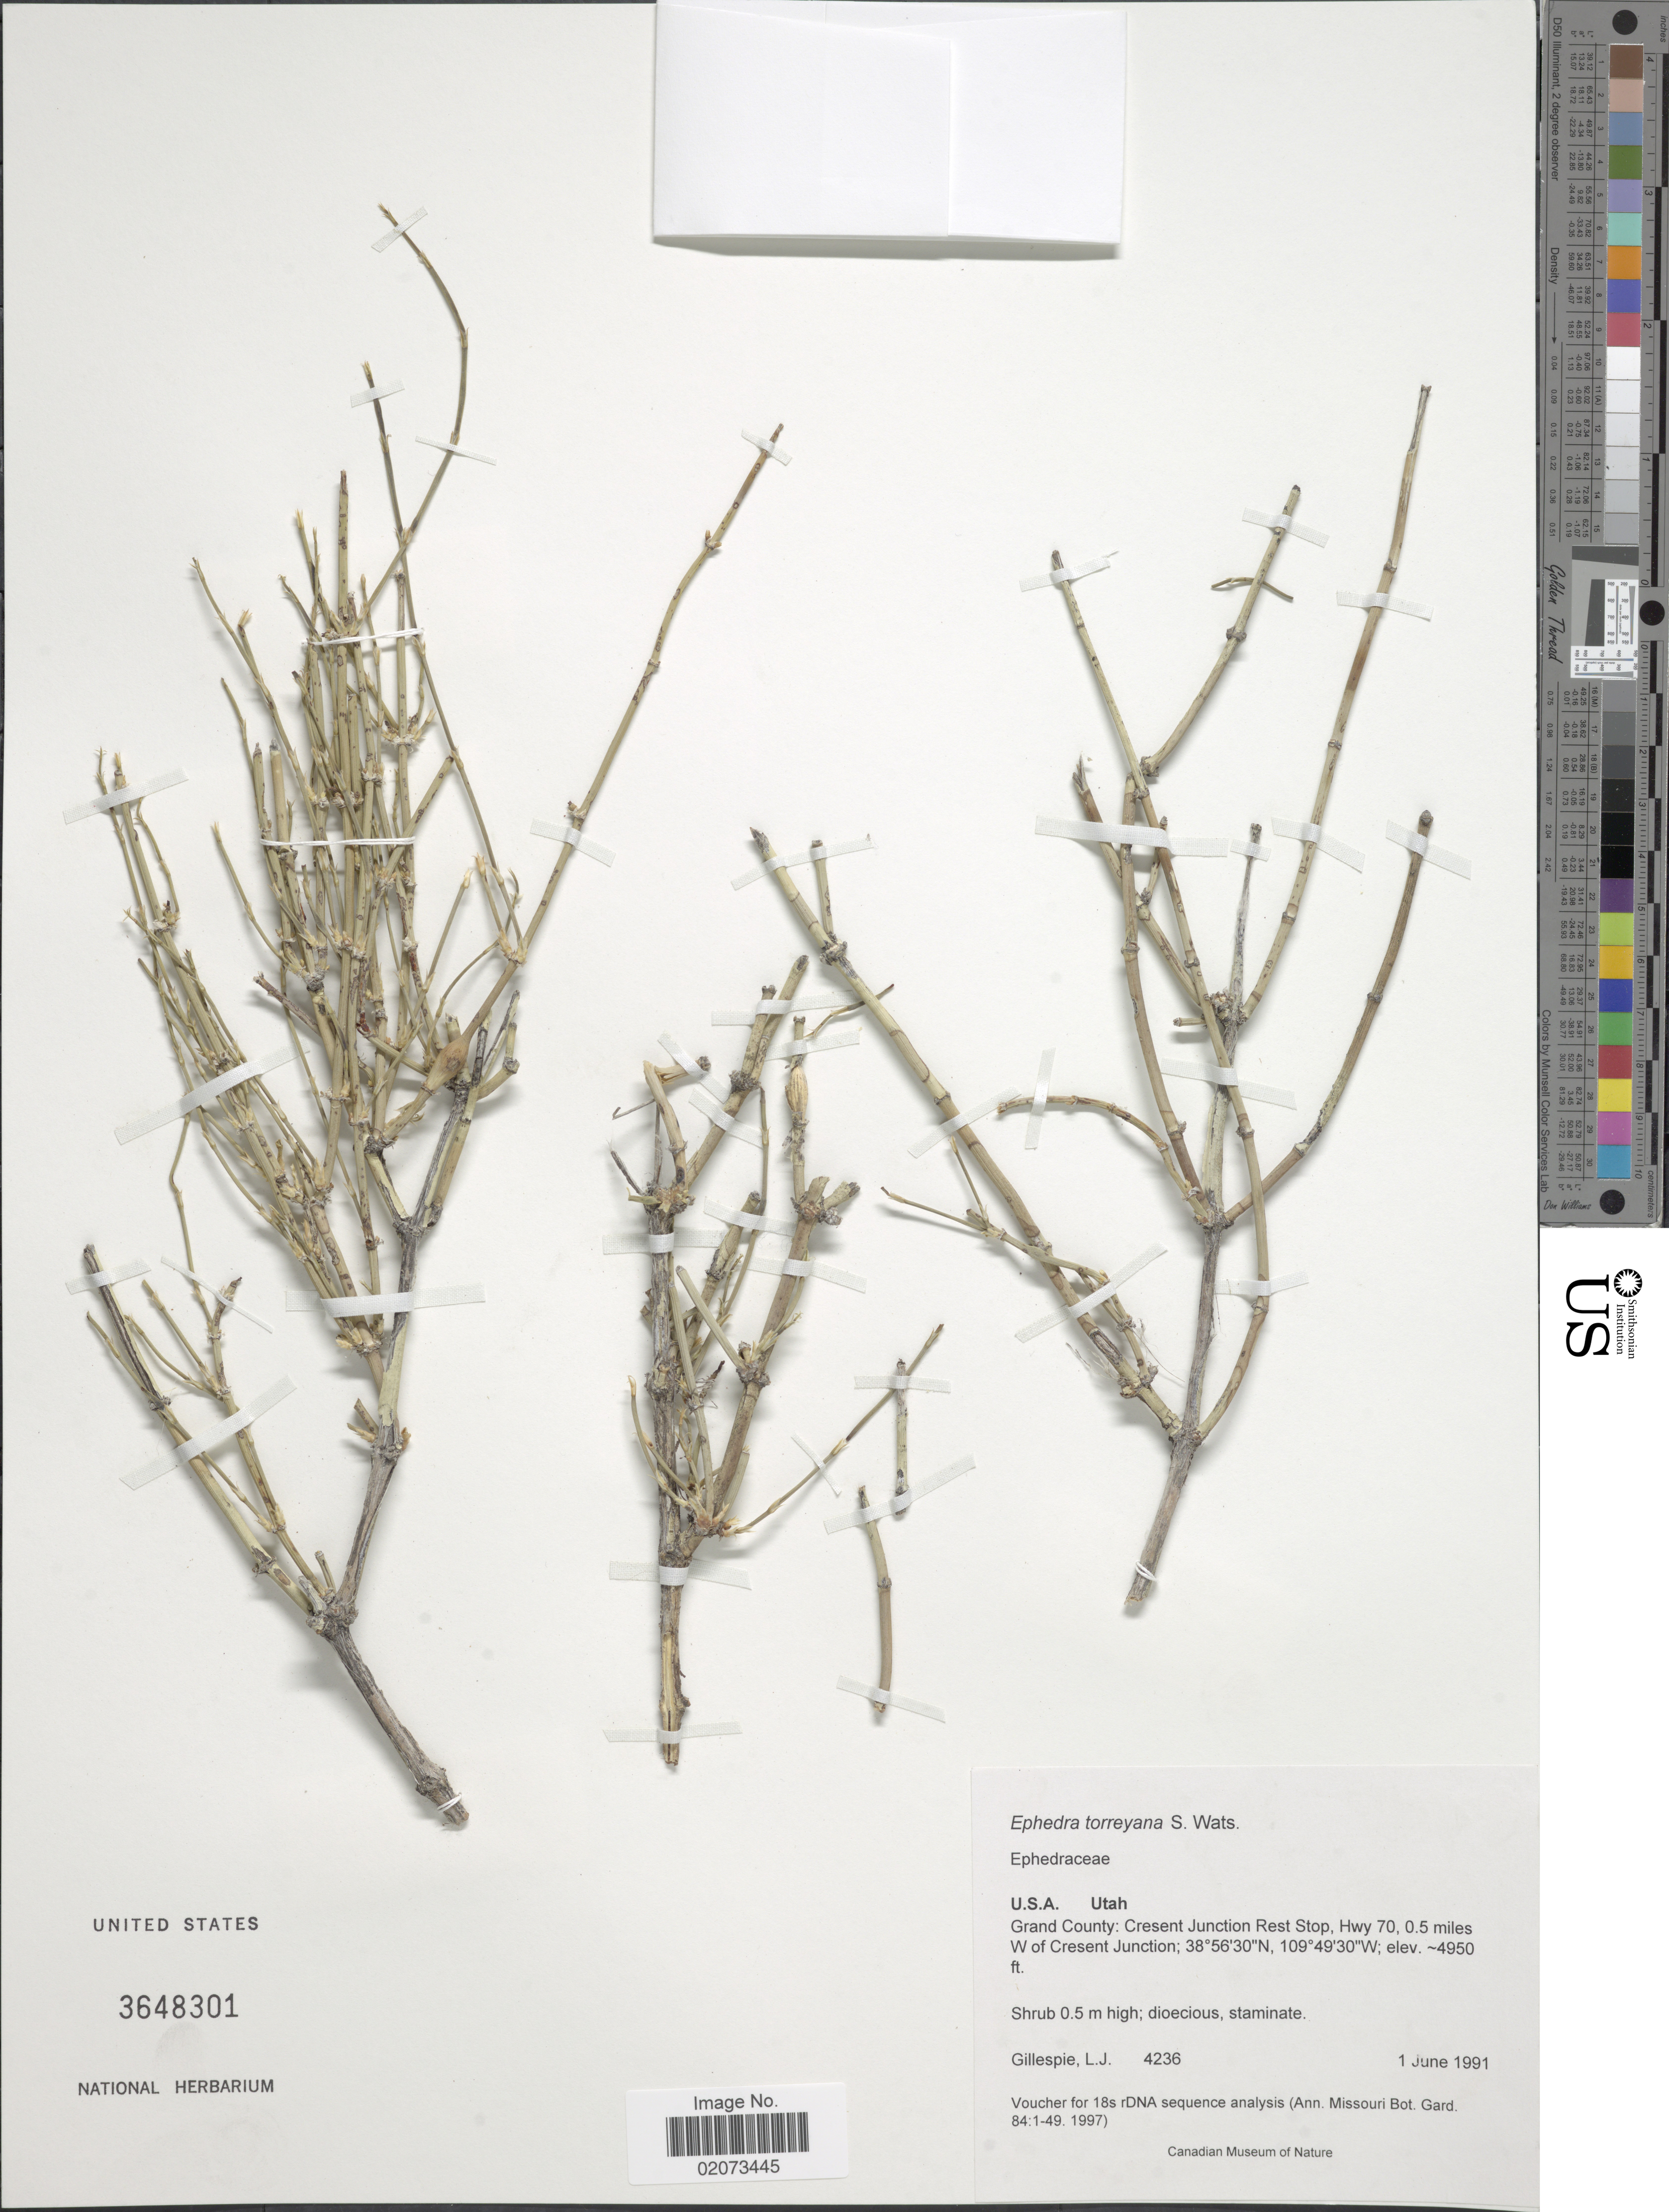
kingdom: Plantae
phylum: Tracheophyta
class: Gnetopsida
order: Ephedrales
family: Ephedraceae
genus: Ephedra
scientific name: Ephedra torreyana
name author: S. Watson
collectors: L. Gillespie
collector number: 4236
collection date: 1991-06-01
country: United States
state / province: Utah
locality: Utah. Grand County: Cresent Junction rest Stop. Hwy 70, 0.5 miles W of Cresent Junction.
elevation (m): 1509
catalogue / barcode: US 3648301